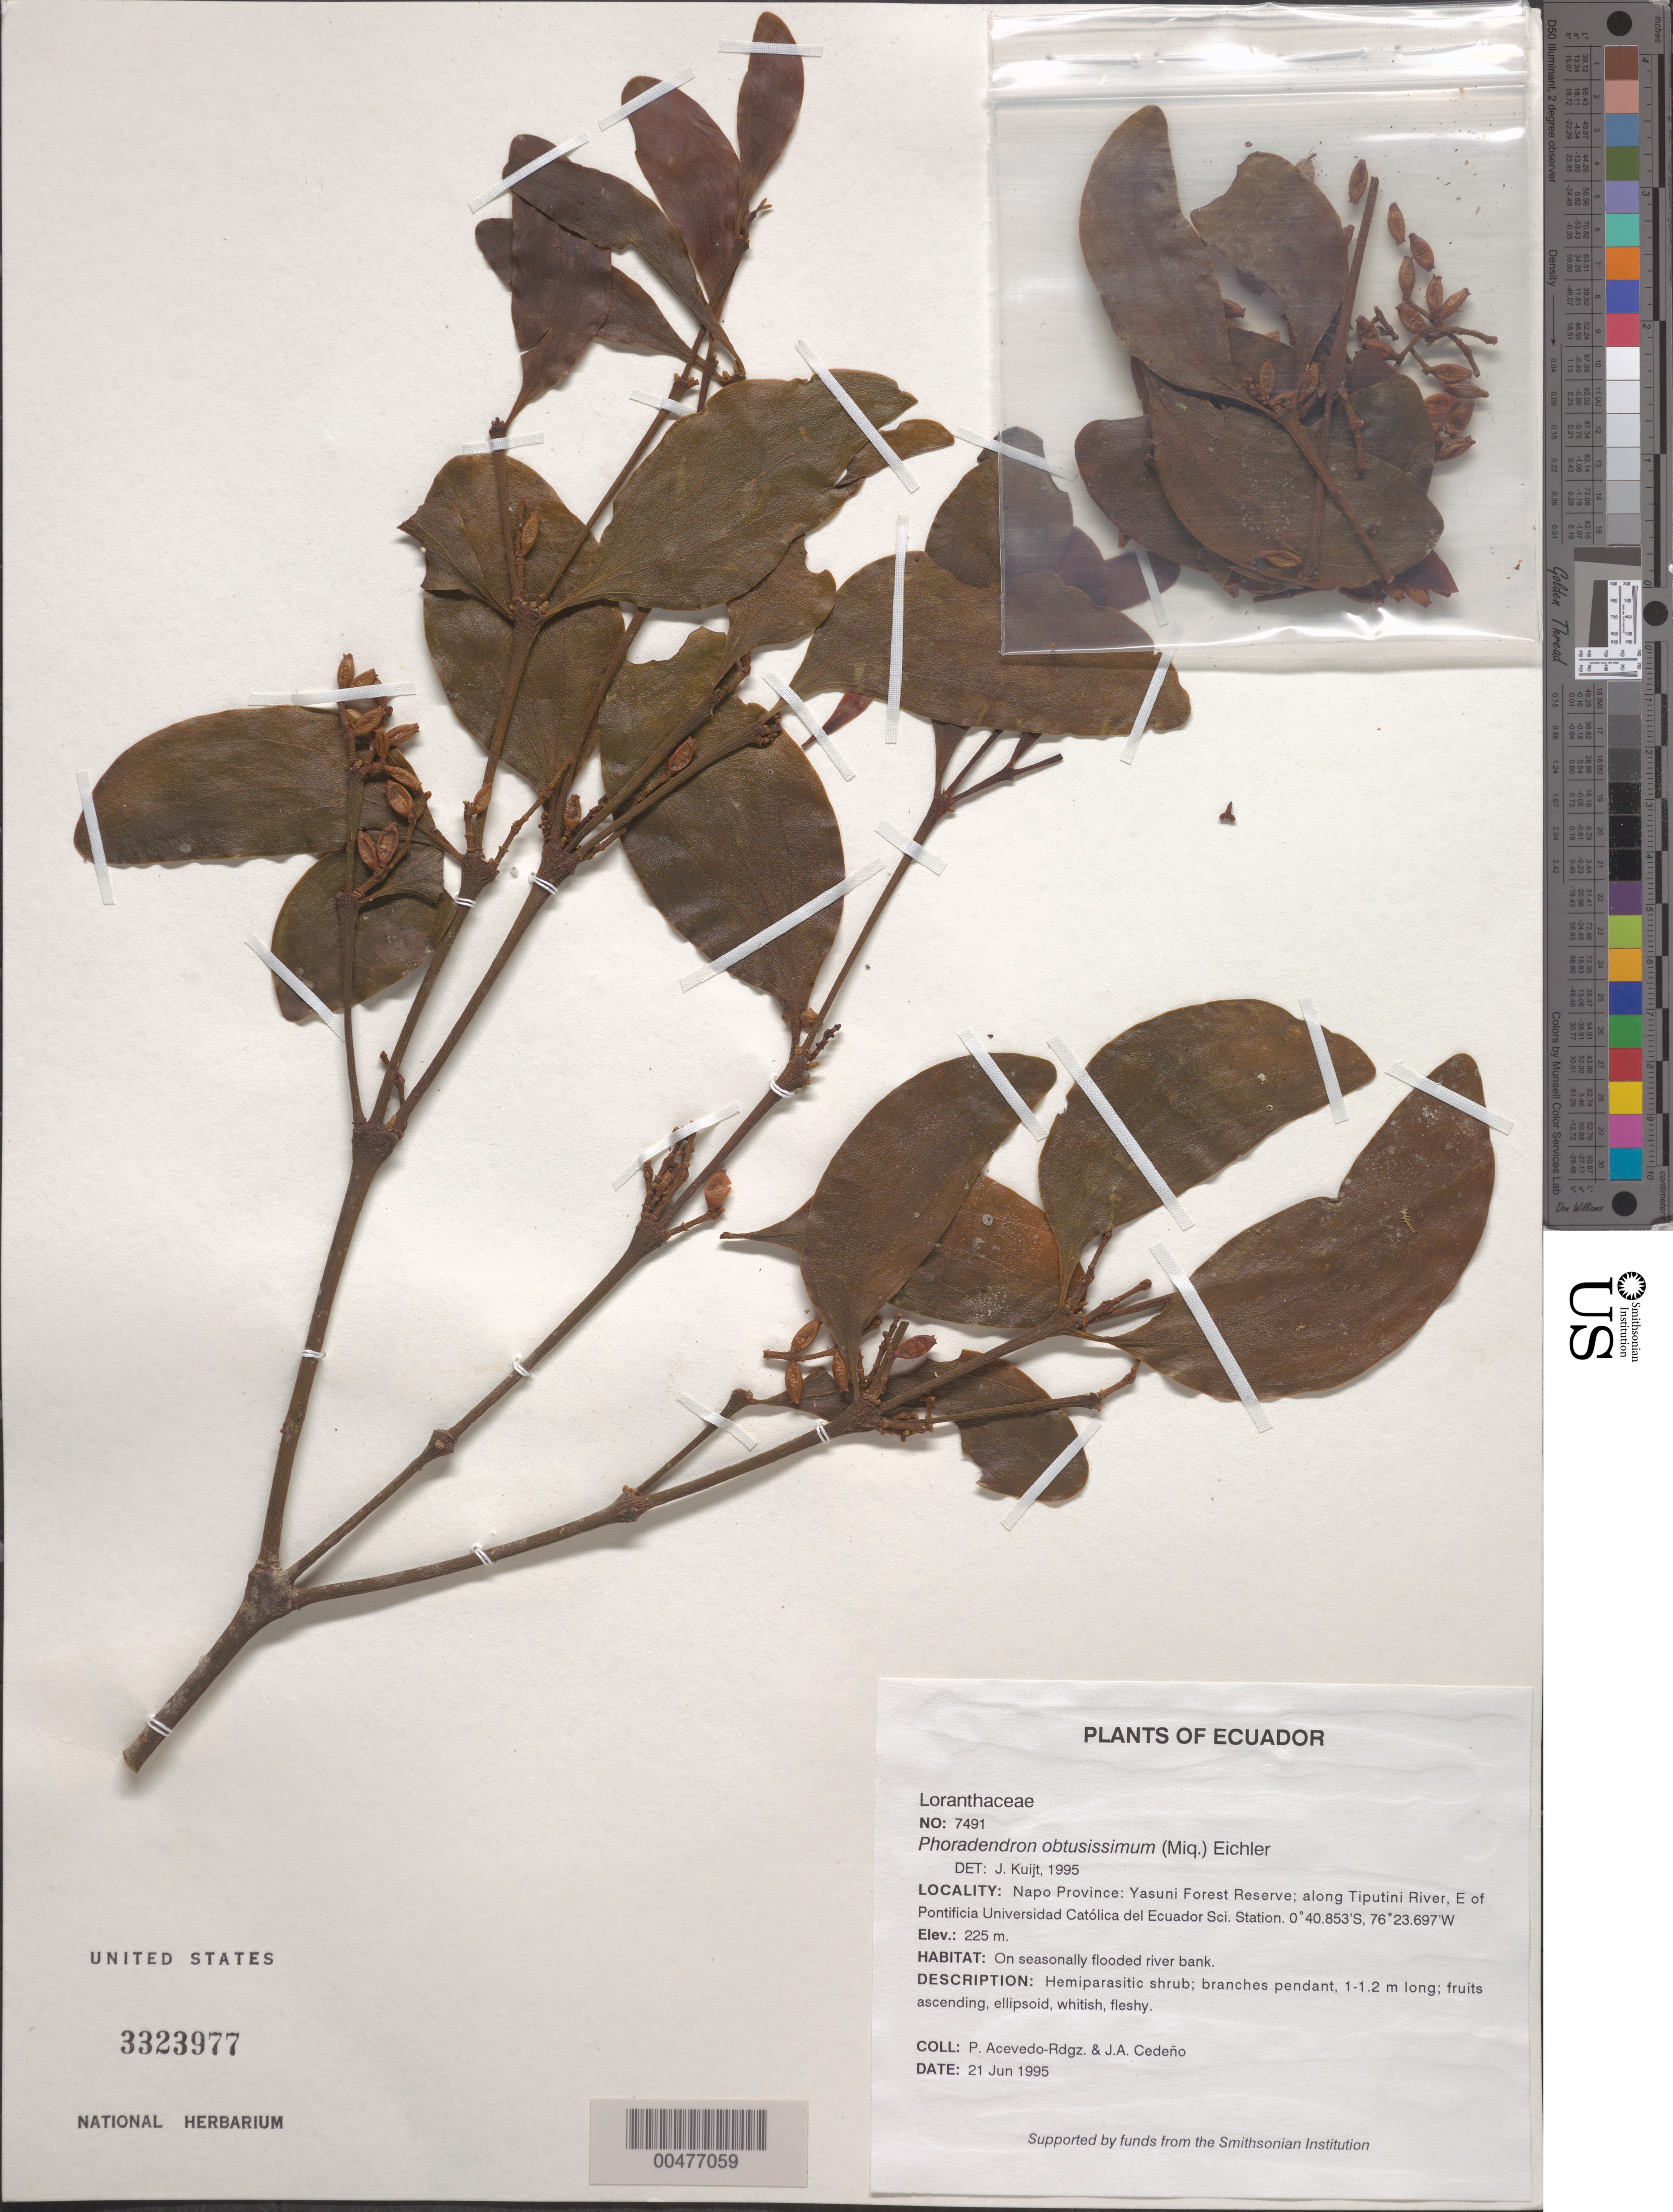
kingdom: Plantae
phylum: Tracheophyta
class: Magnoliopsida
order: Santalales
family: Viscaceae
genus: Phoradendron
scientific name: Phoradendron obtusissimum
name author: (Miq.) Eichler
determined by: Kuijt, Job, (CANADA)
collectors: P. Acevedo-Rodr. & J. A. Cedeño M.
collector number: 7491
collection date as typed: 21 Jun 1995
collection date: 1995-06-21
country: Ecuador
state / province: Napo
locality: Napo Province: Yasuni Forest Reserve; along Tiputini River, E of Pontificia Universidad Católica del Ecuador Sci. Station.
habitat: On seasonally flooded river bank.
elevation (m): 225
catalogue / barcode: US 3323977